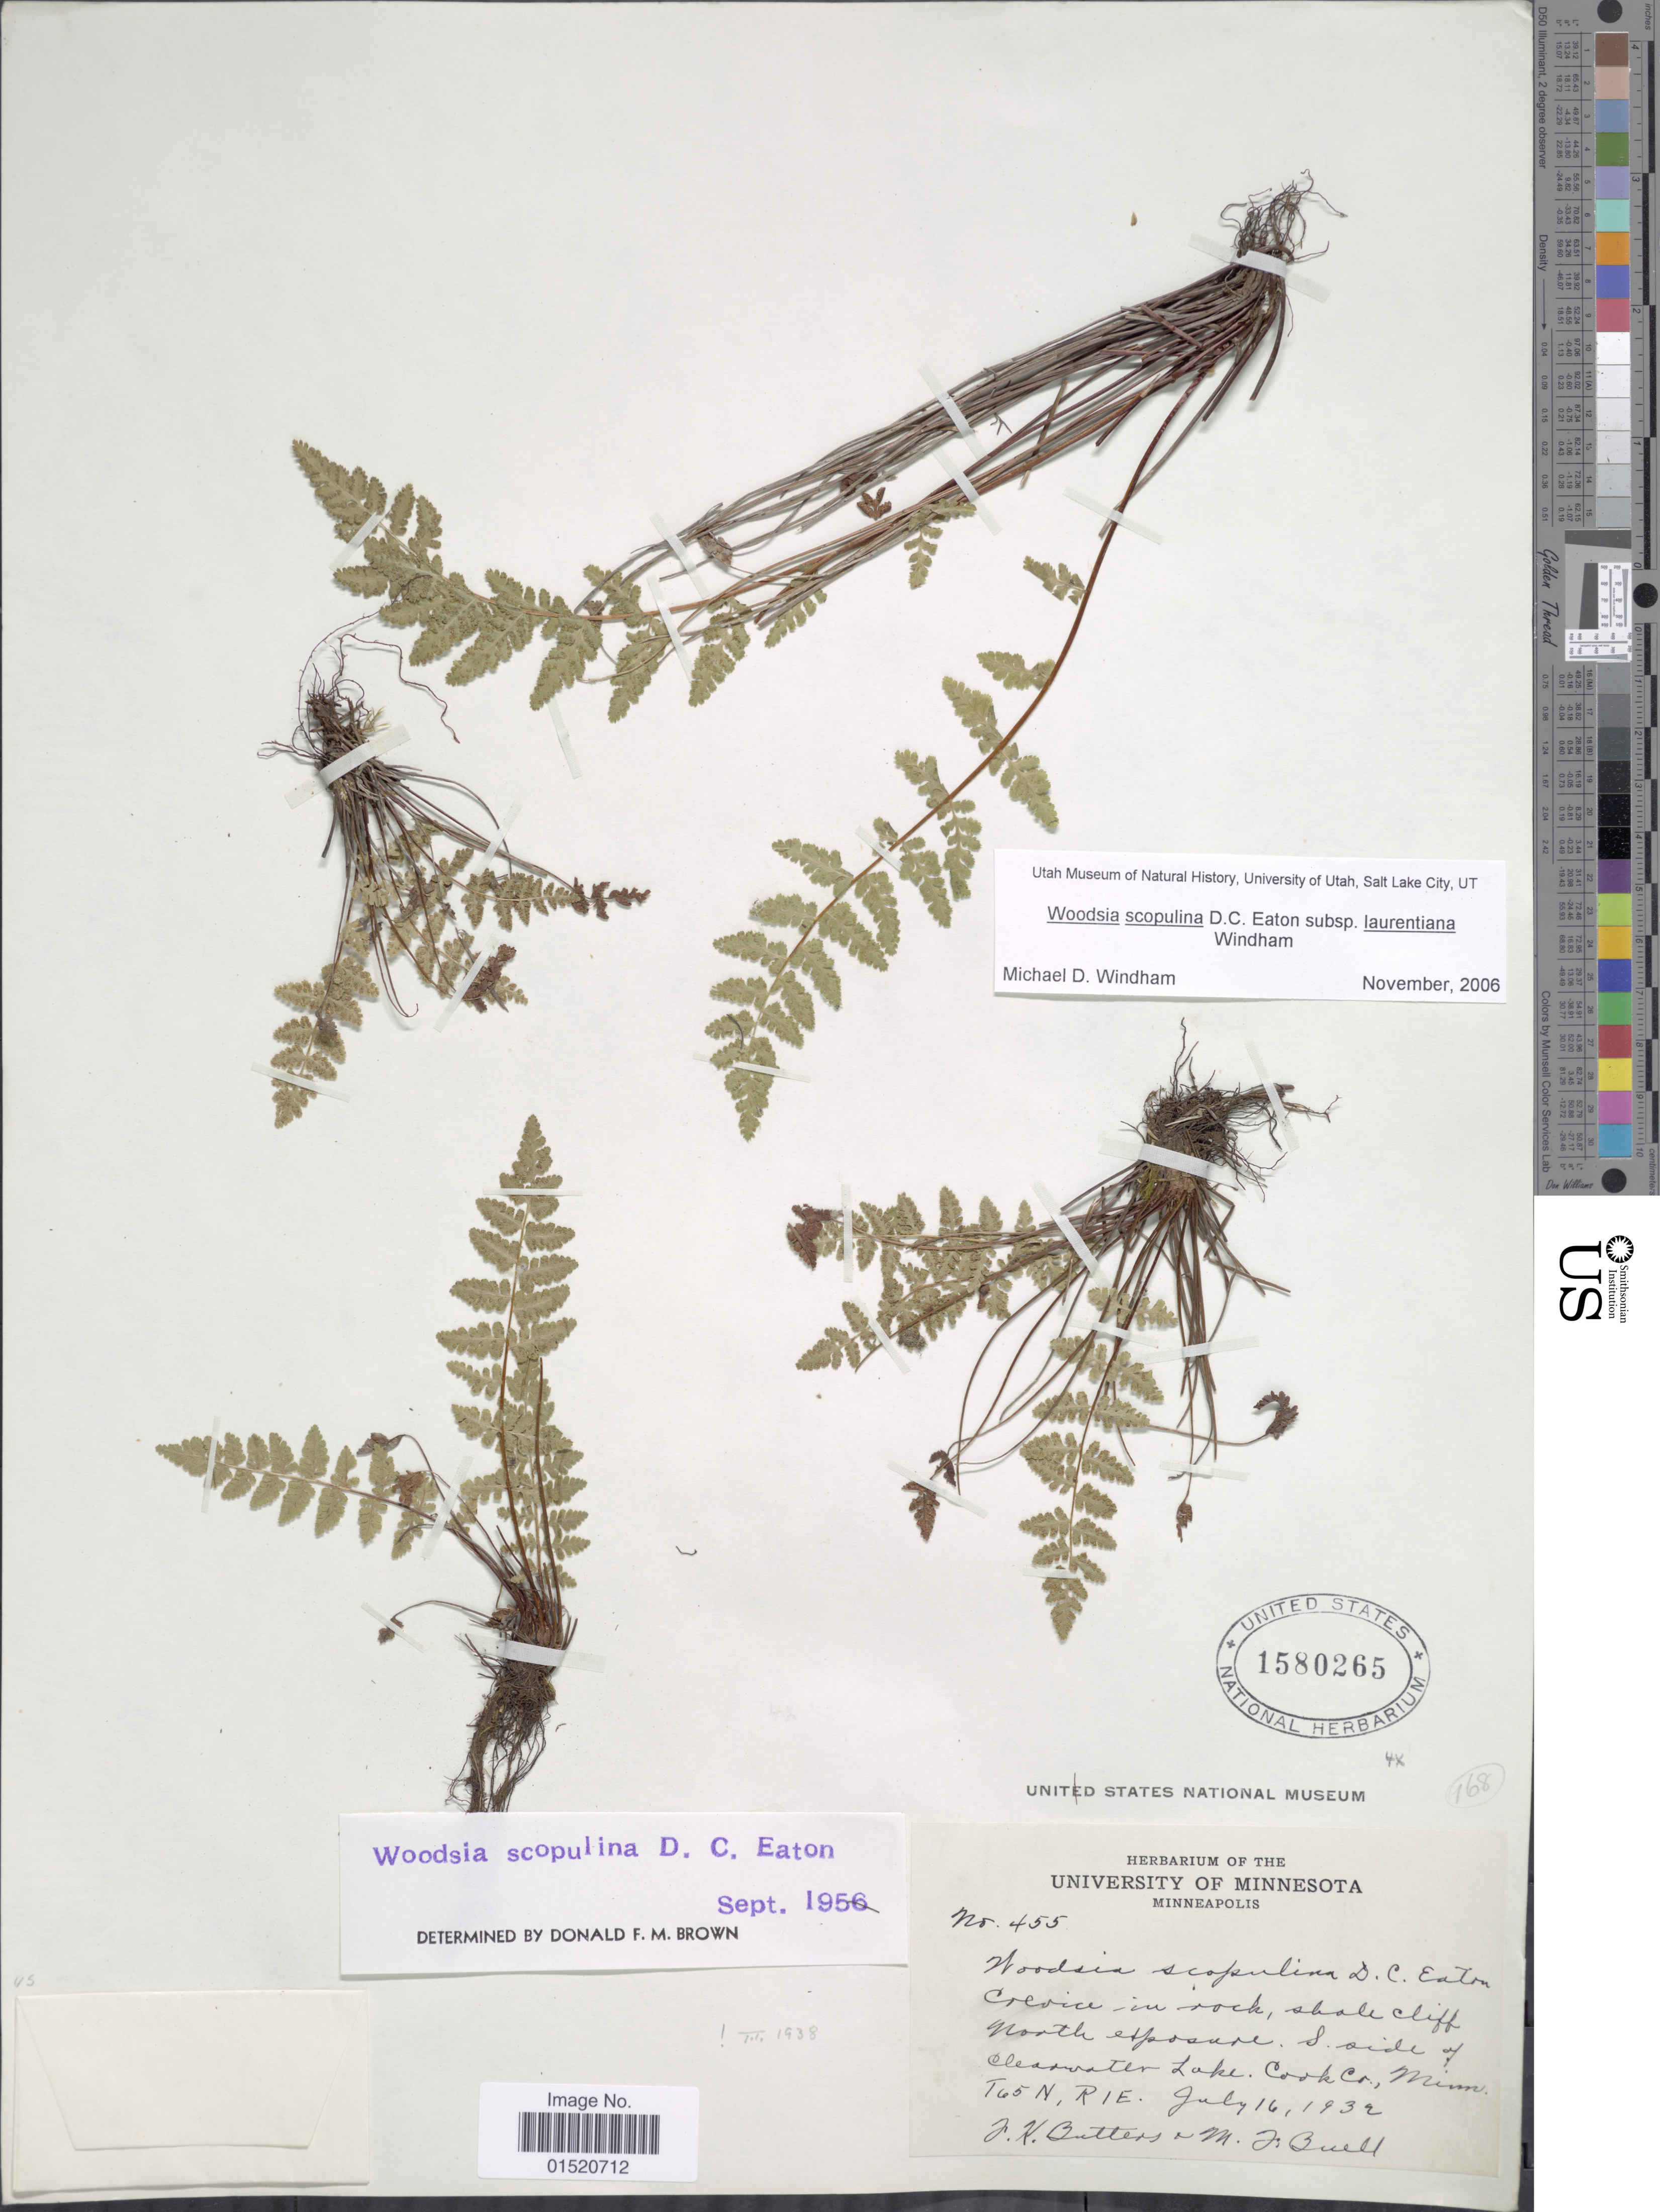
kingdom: Plantae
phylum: Tracheophyta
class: Polypodiopsida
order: Polypodiales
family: Woodsiaceae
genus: Woodsia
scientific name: Woodsia scopulina subsp. laurentiana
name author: Windham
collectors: J. Butters & M. Buell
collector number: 455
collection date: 1932-07-16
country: United States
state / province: Minnesota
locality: Crevice in rock, shale cliff North exposed S side of clearwater Lake, Cook Co, T65N, R1E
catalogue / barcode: US 1580265